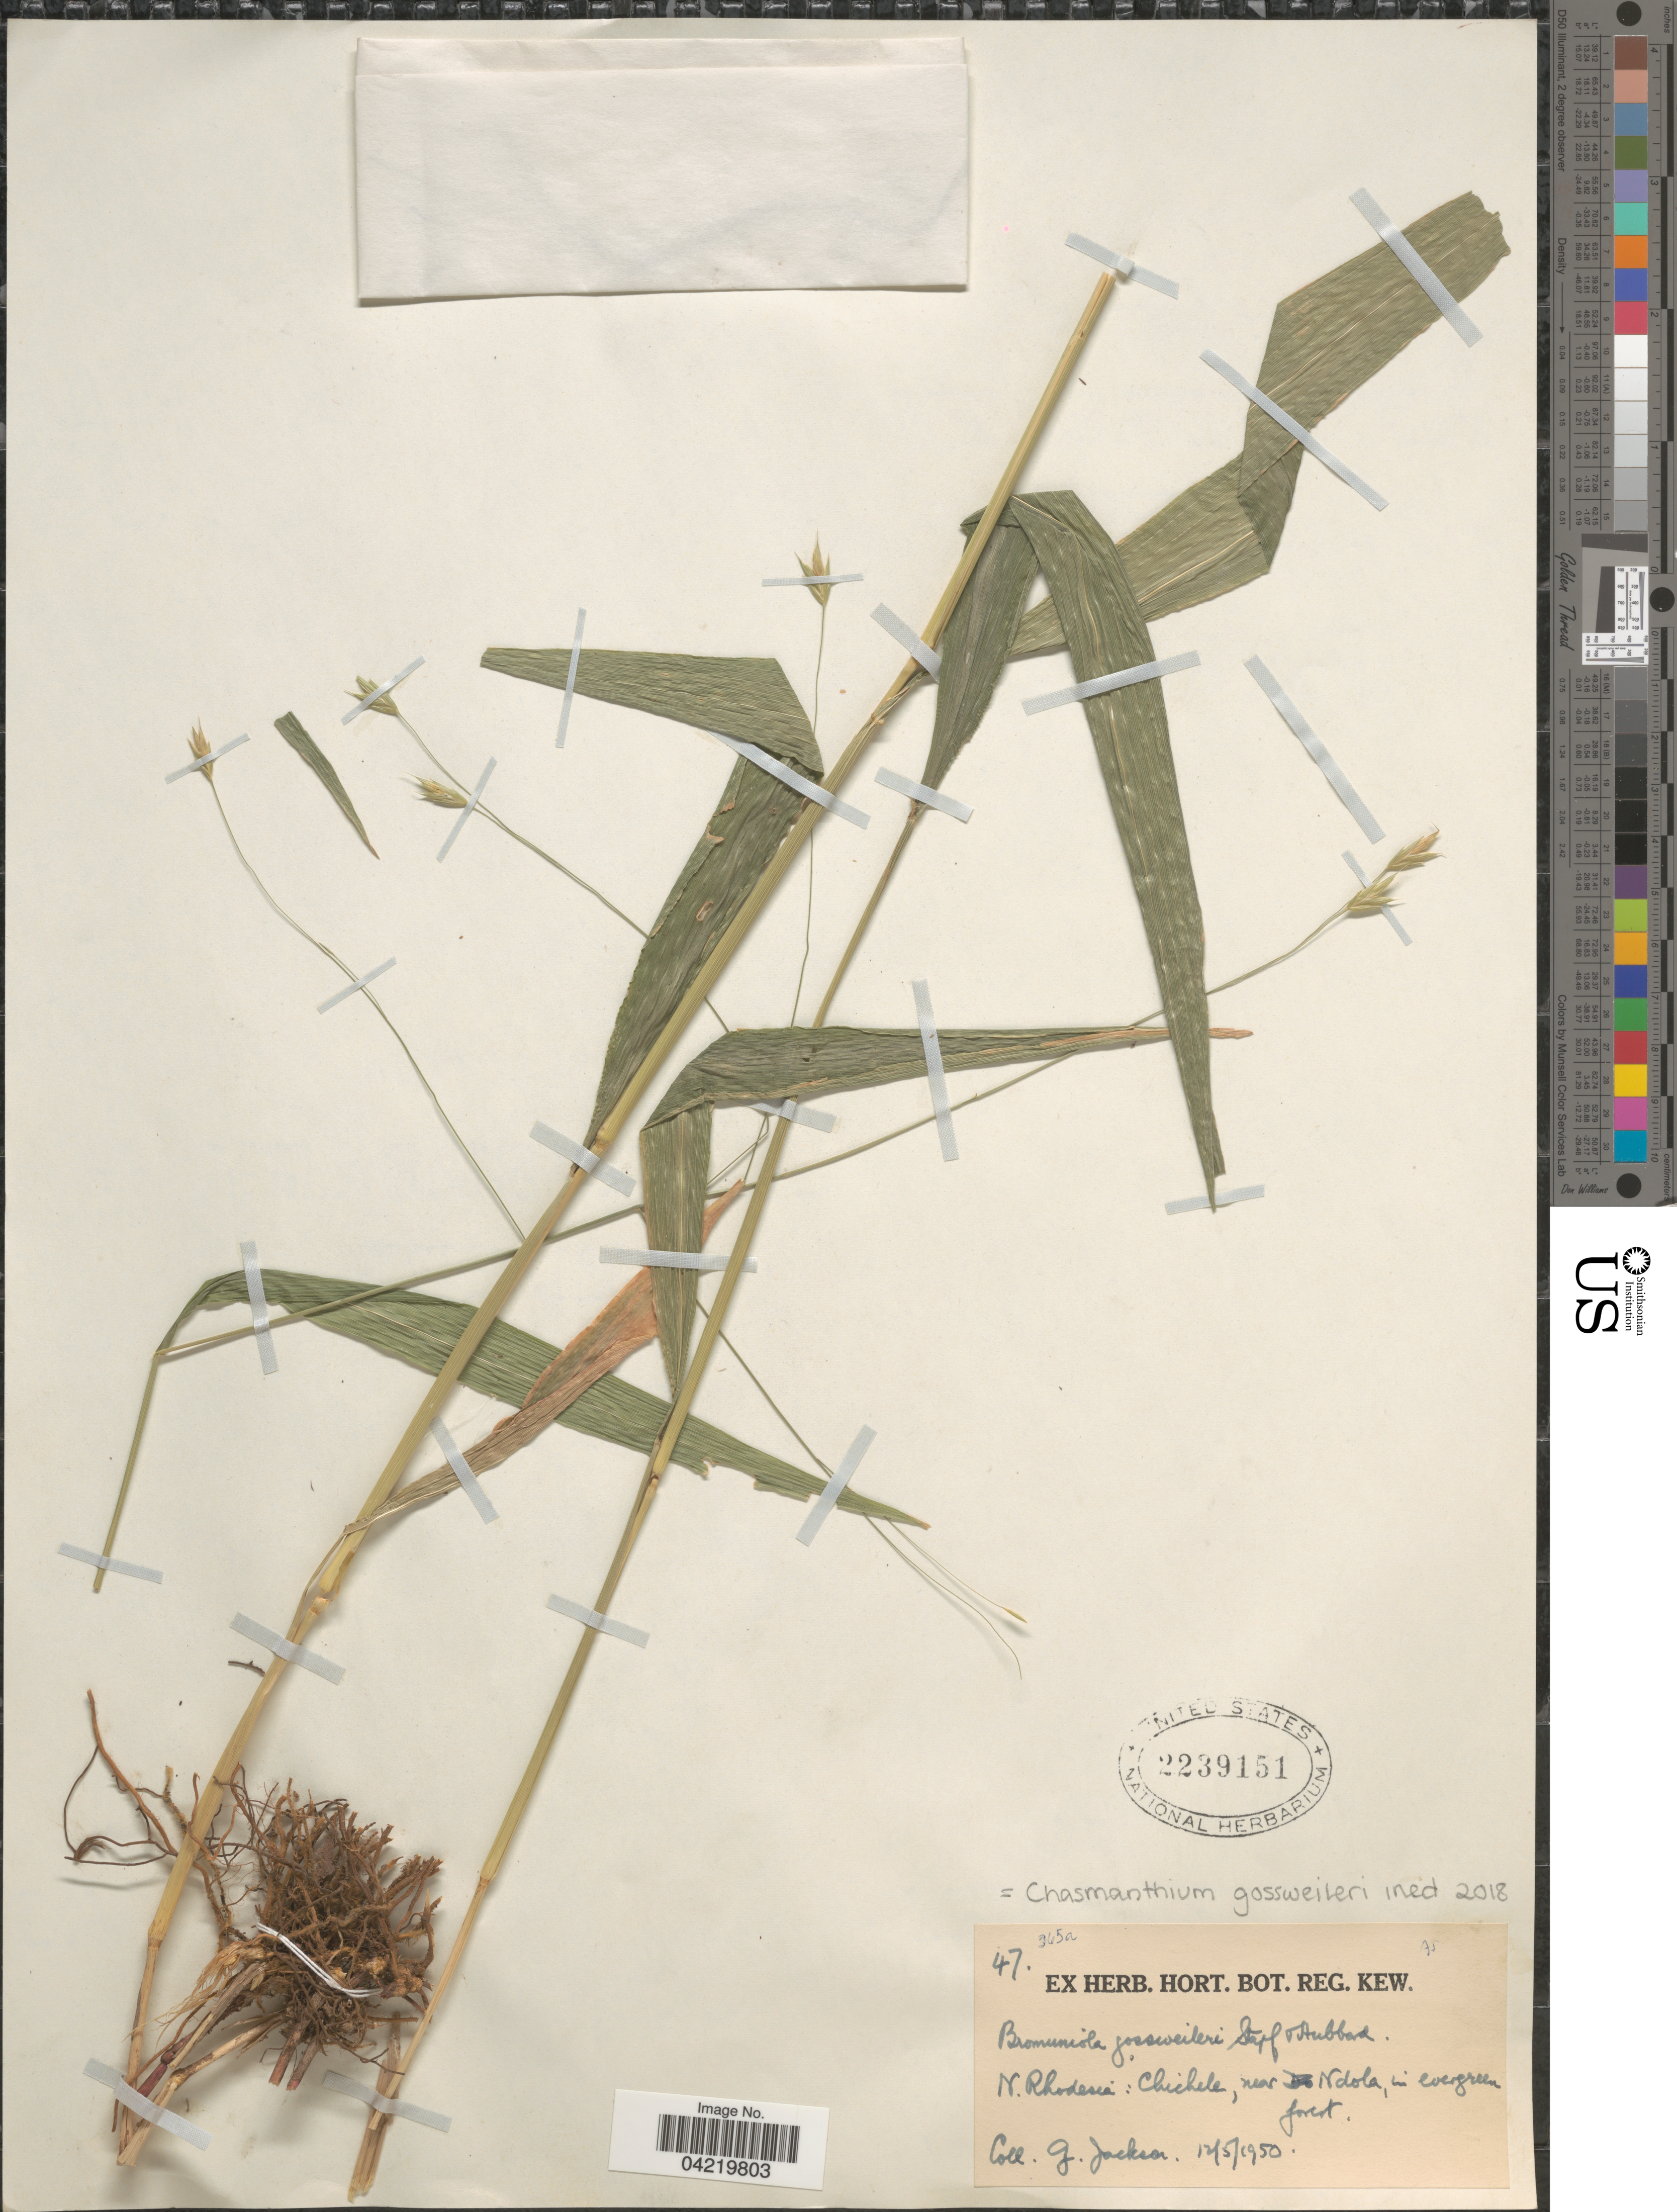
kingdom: Plantae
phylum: Tracheophyta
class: Liliopsida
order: Poales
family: Poaceae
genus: Chasmanthium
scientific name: Chasmanthium gossweileri ined.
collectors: G. Jackson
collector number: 47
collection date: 1950-05-12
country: Zimbabwe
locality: N. Rhodesia: Chichele, near Ndola, in evergreen forest.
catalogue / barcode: US 2239151